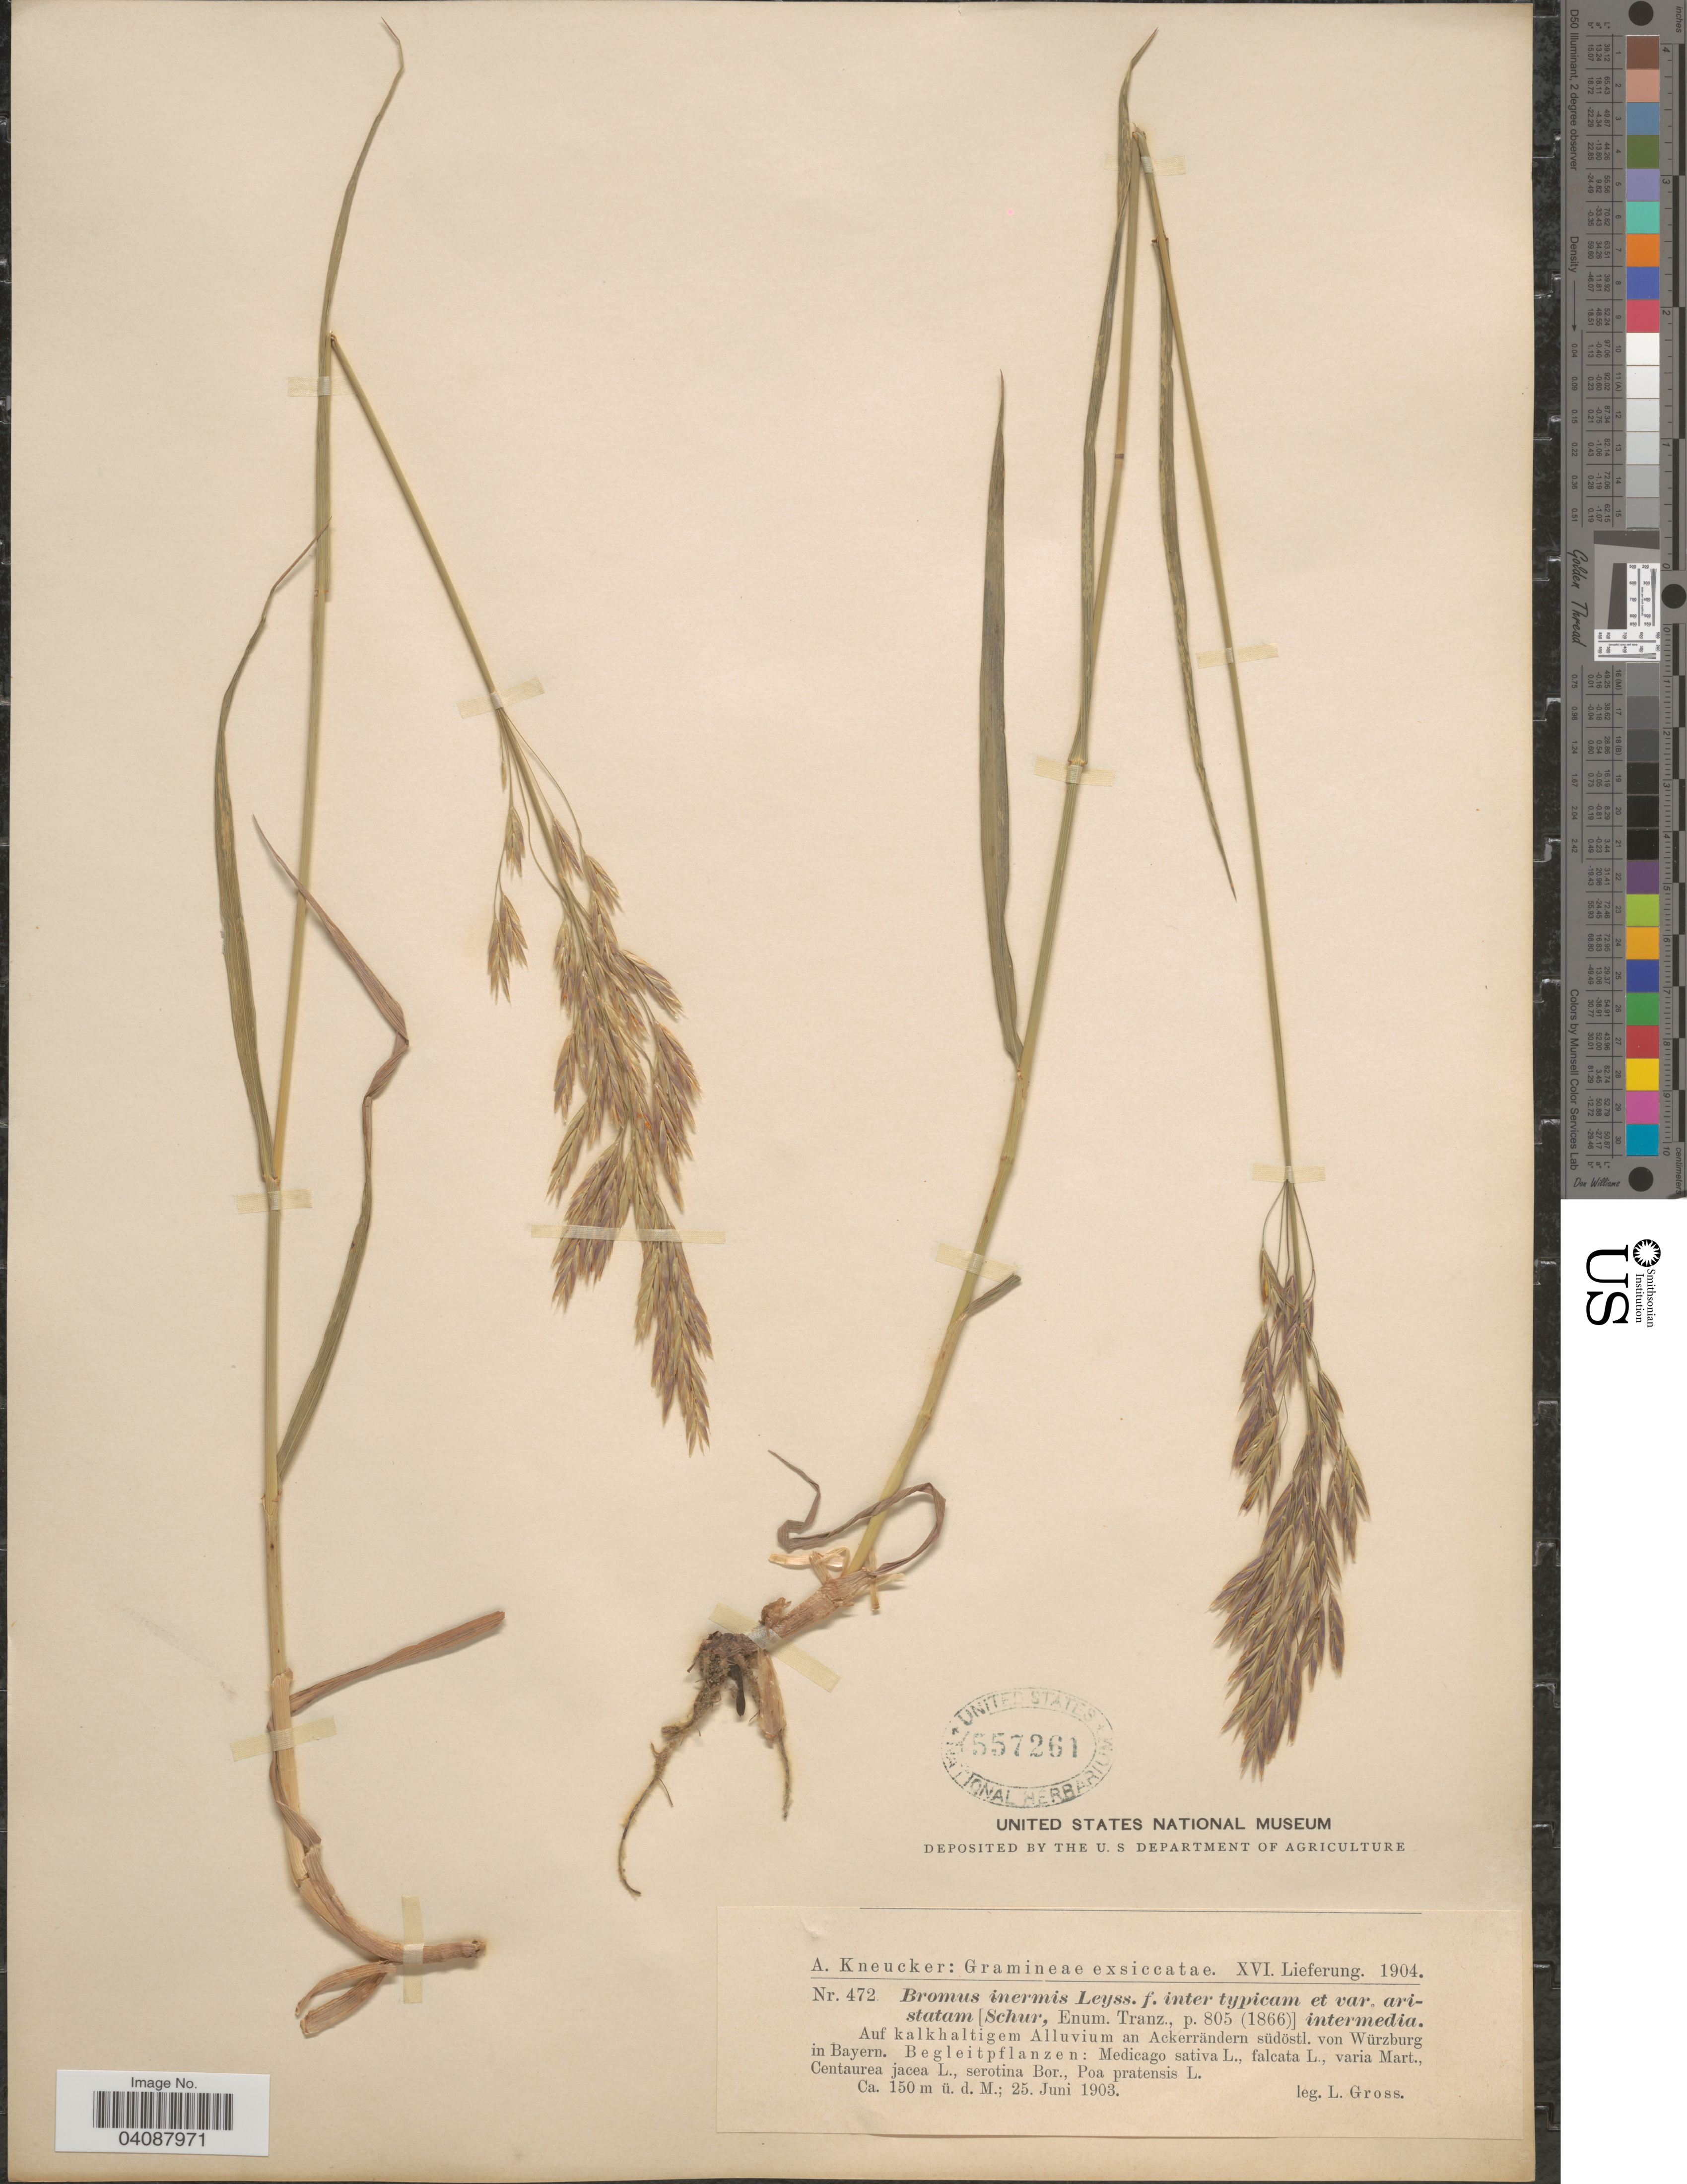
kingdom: Plantae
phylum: Tracheophyta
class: Liliopsida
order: Poales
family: Poaceae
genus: Bromus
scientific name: Bromus inermis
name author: Leyss.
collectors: L. Gross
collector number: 472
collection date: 1903-06-25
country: Germany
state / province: Bayern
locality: Auf kalkhaltigem Alluvium an Ackerrändern südöstl. von Würzburg in Bayern.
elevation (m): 150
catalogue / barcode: US 557261